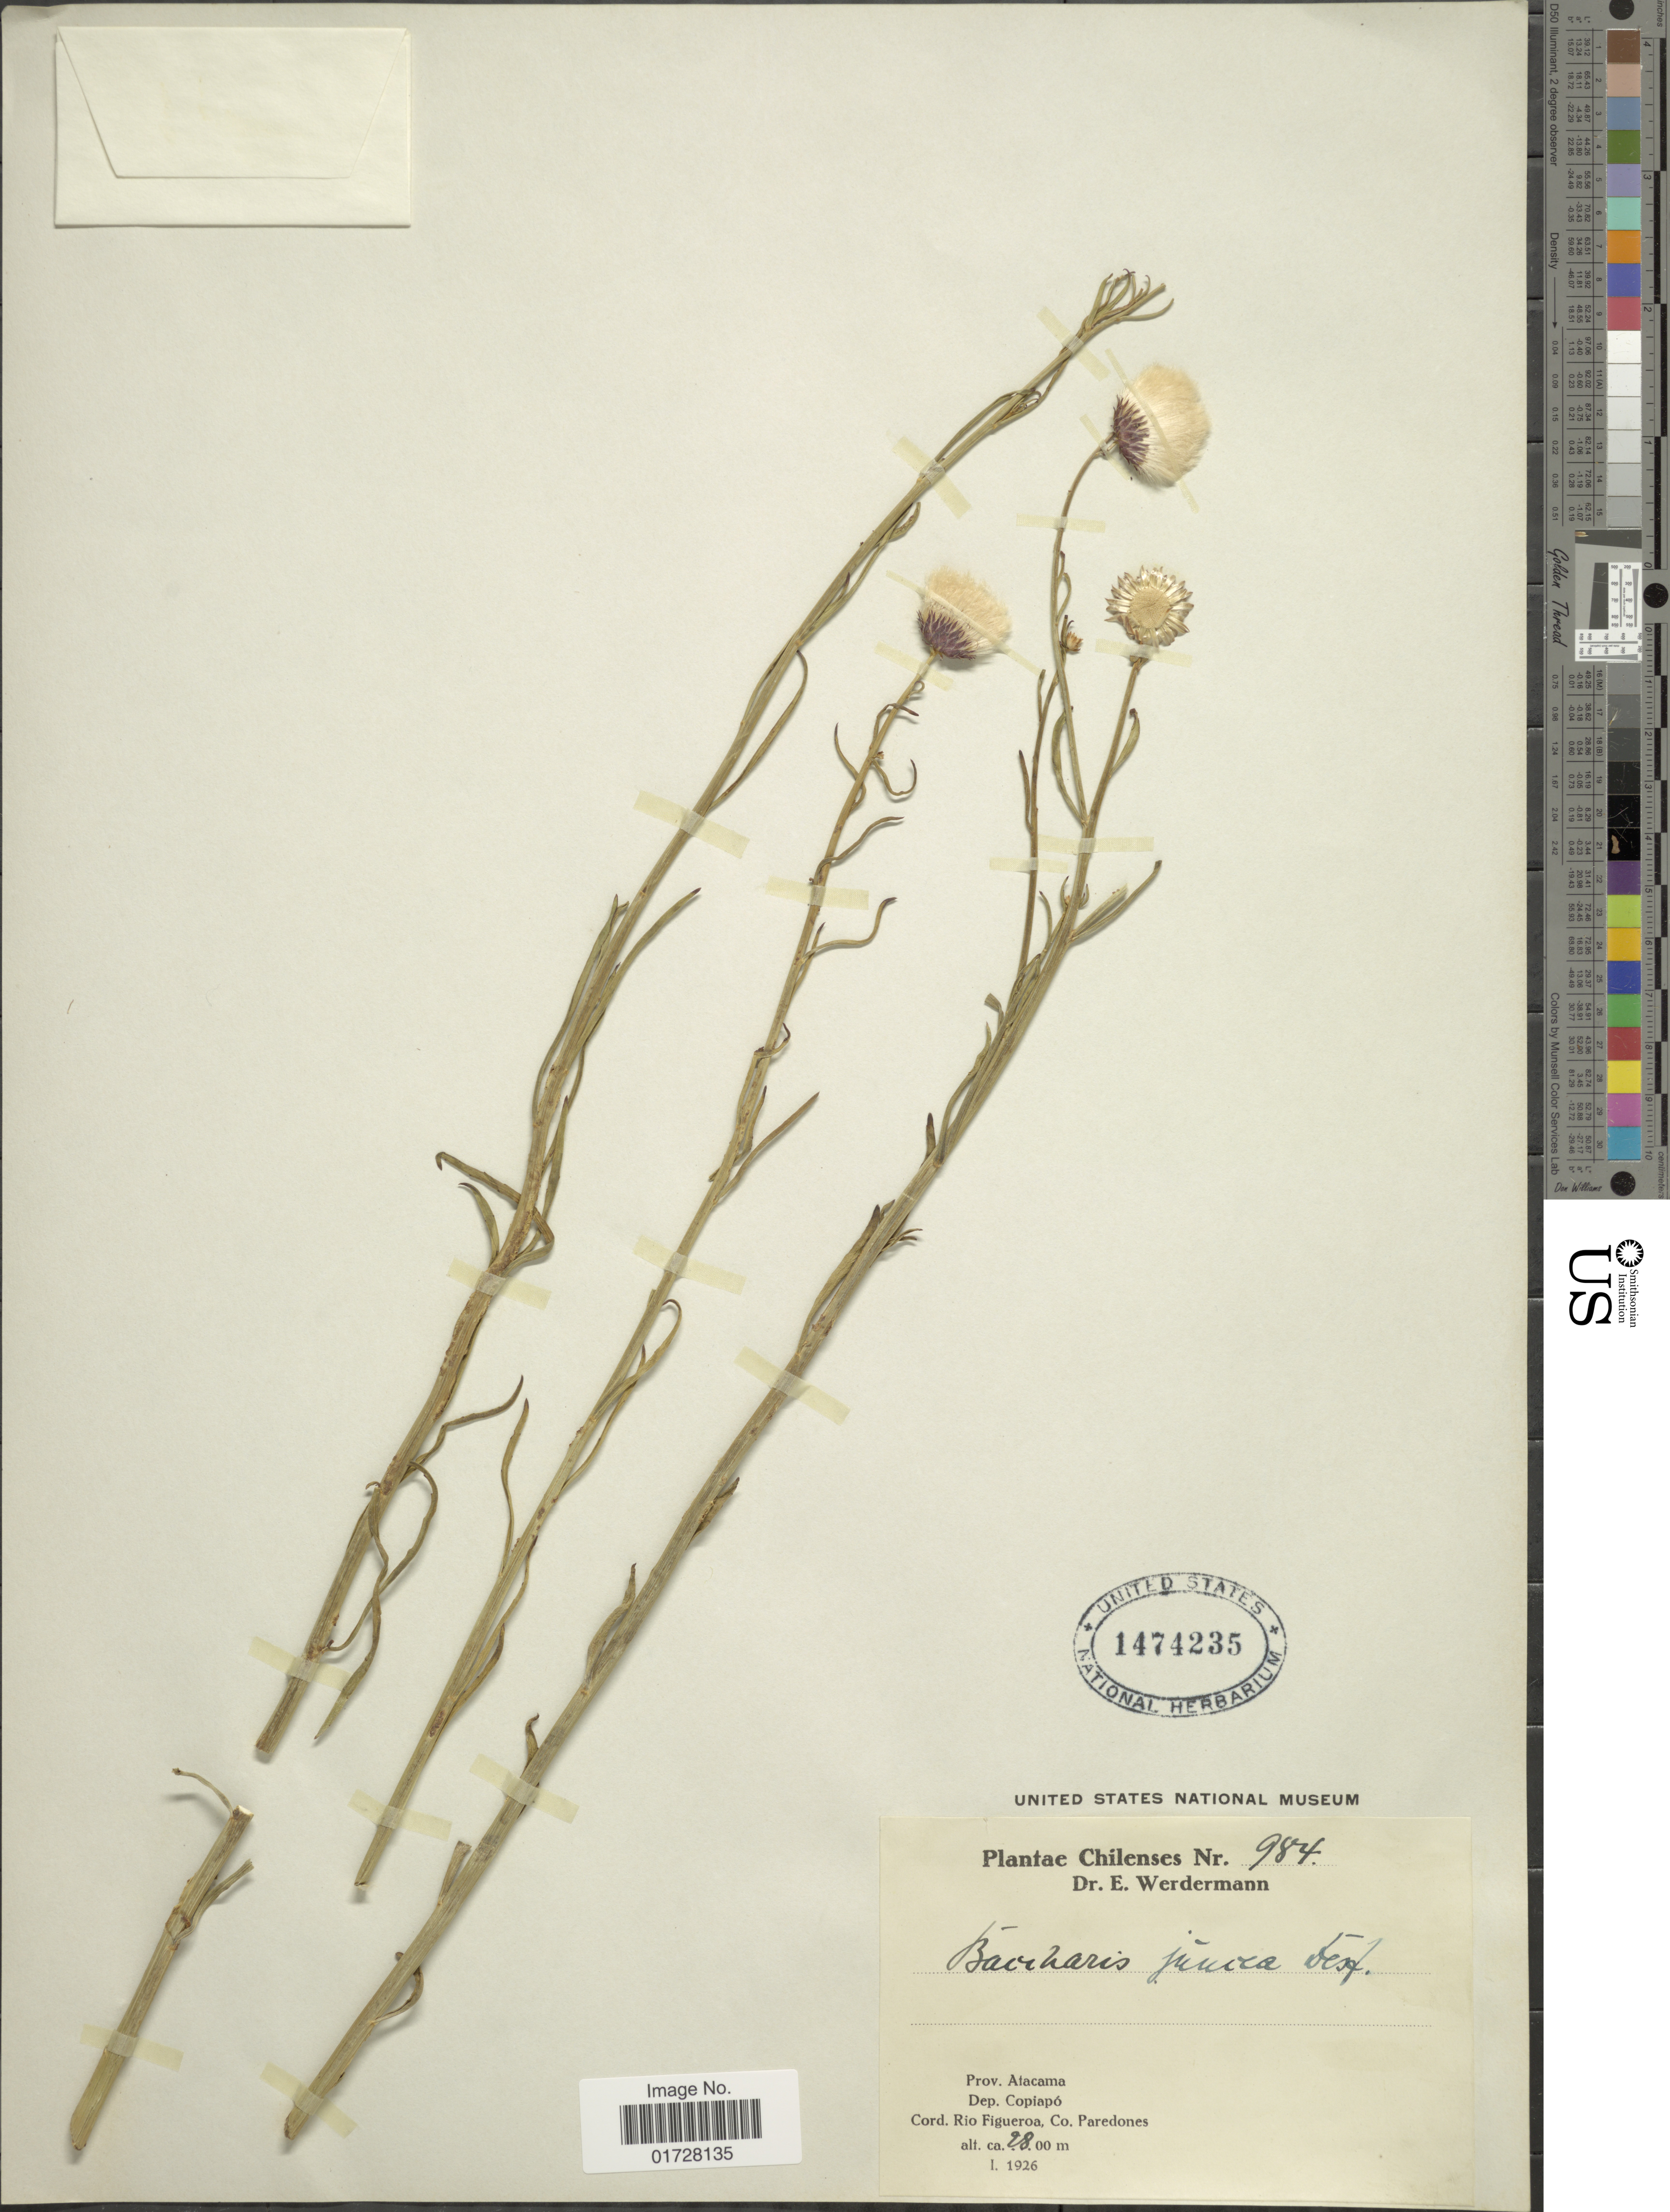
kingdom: Plantae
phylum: Tracheophyta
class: Magnoliopsida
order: Asterales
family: Asteraceae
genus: Baccharis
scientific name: Baccharis juncea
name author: (Lehm.) Desf.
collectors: E. Werdermann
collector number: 984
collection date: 1926-01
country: Chile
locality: Prov. Atacama, Dep. Copiapo, Cord. Rio Figueroa, Paredones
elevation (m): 2800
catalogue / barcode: US 1474235